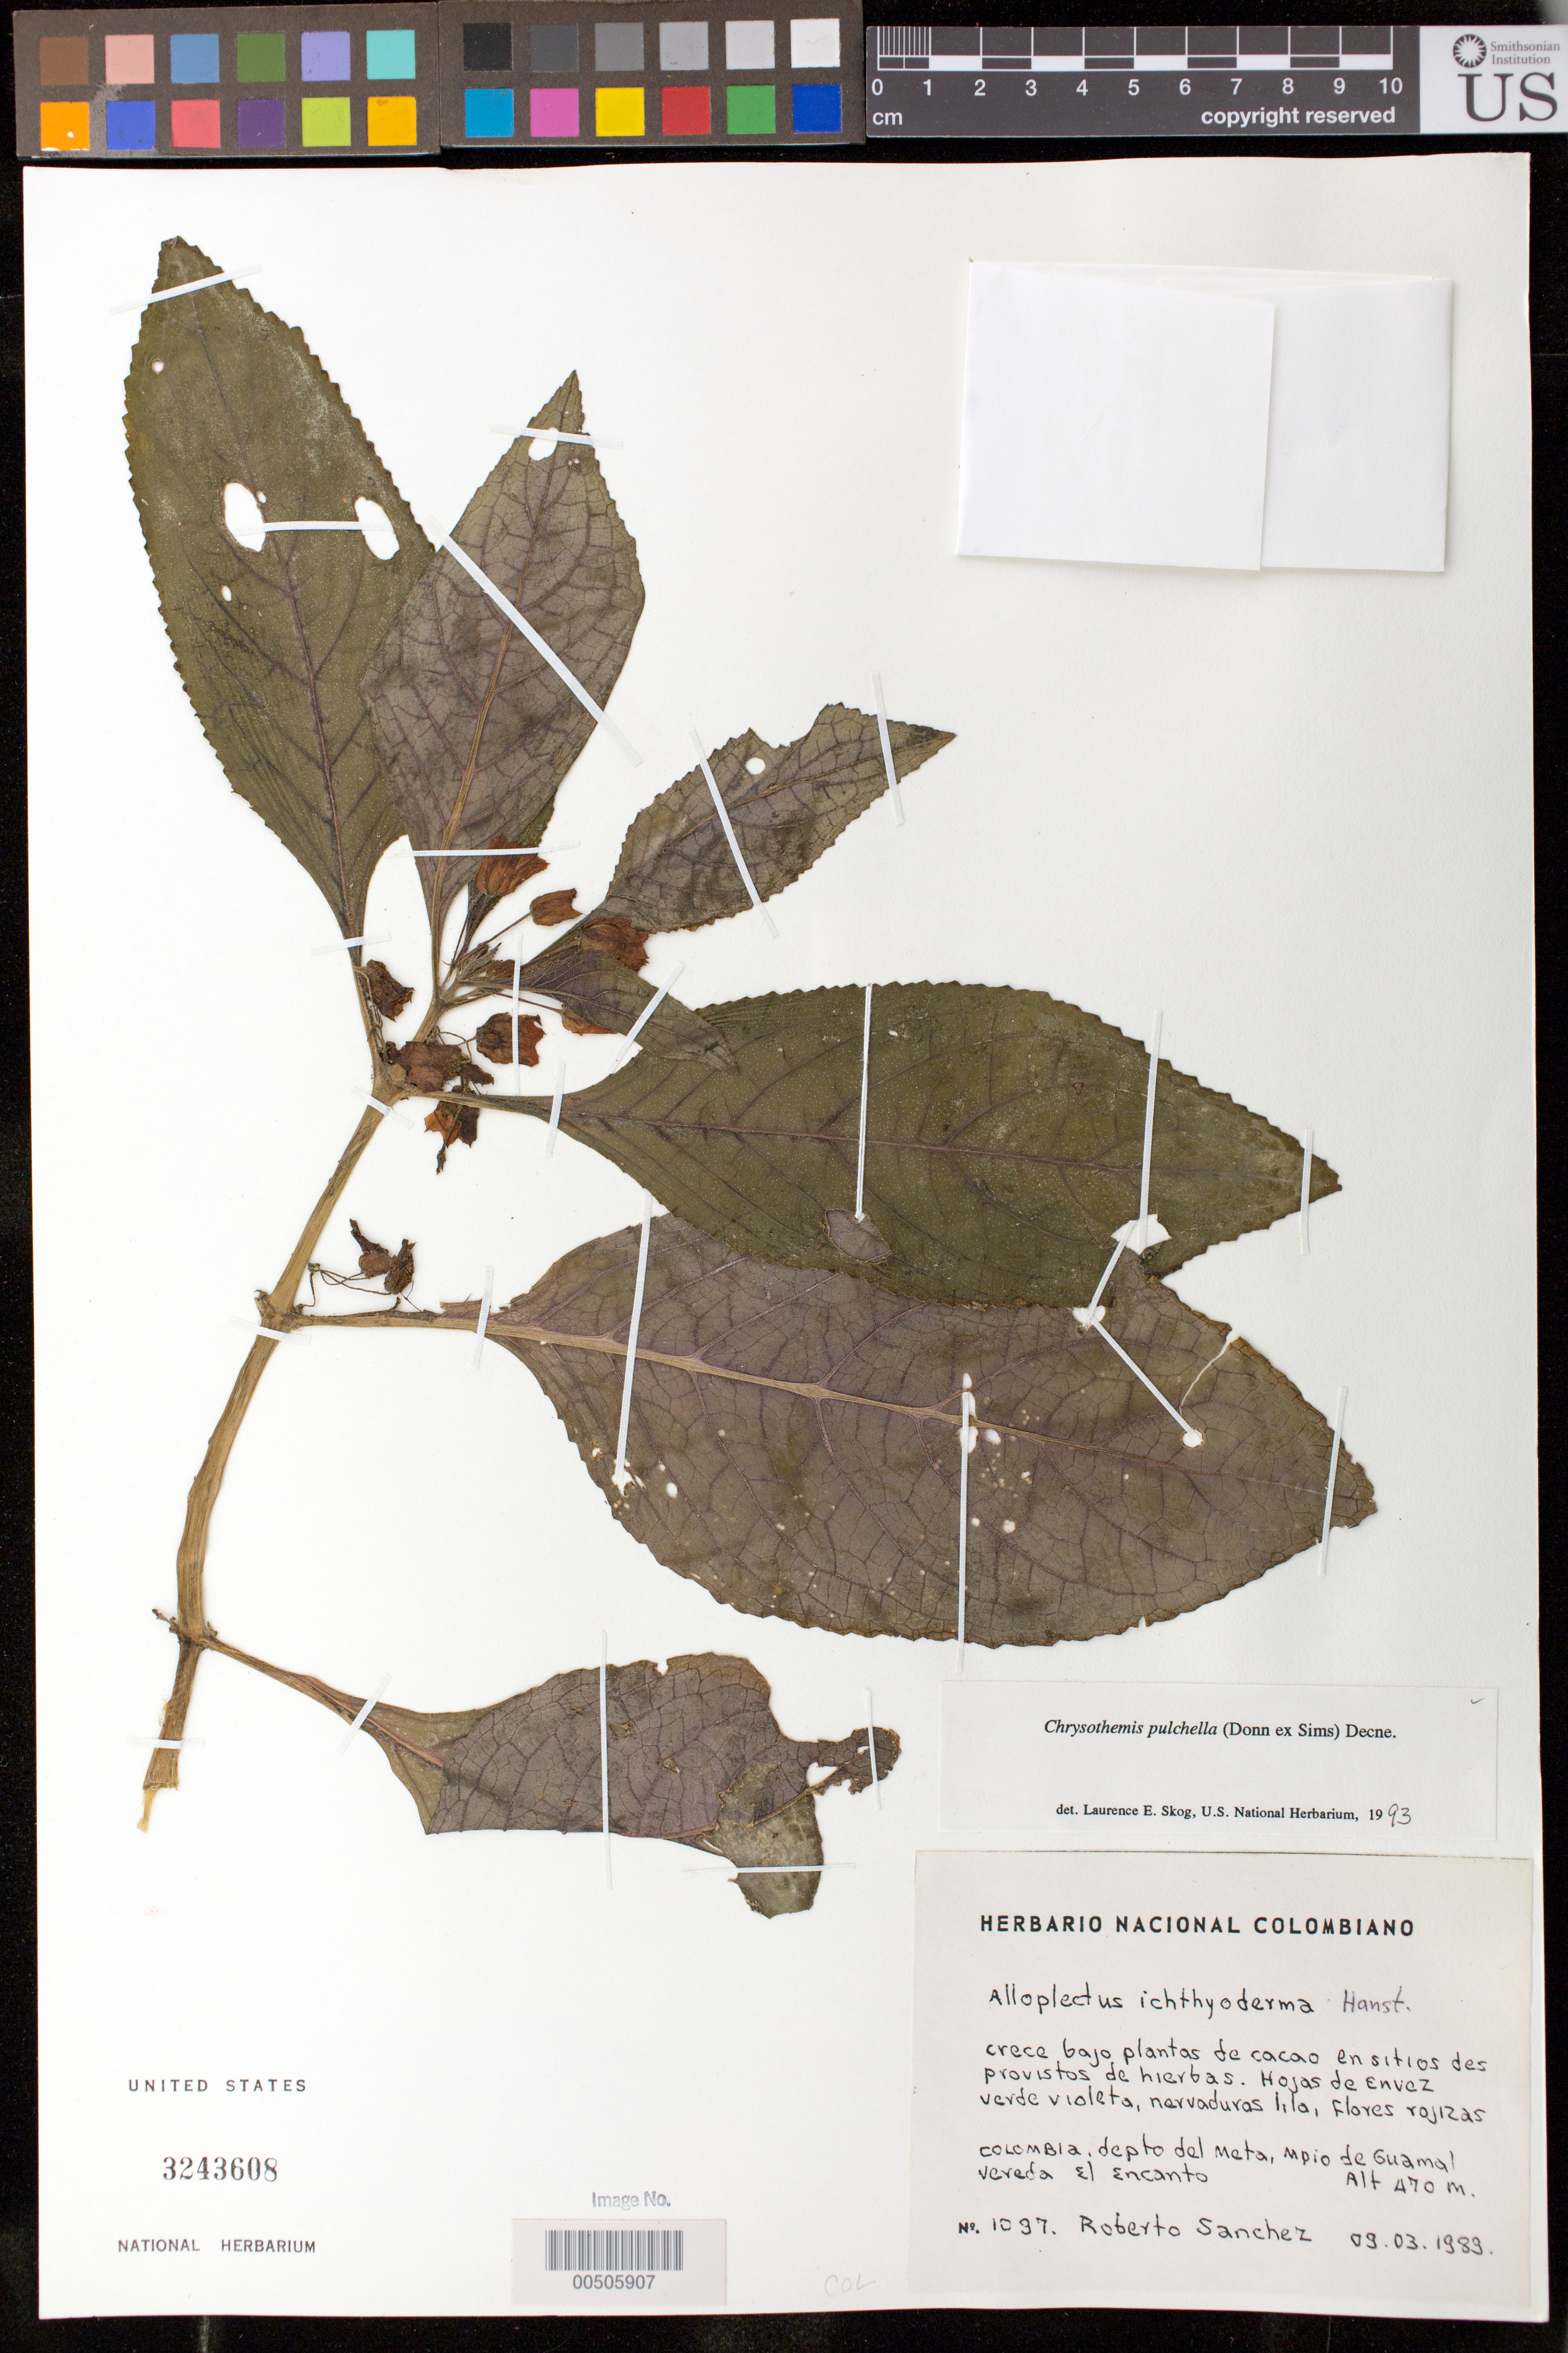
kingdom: Plantae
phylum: Tracheophyta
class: Magnoliopsida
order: Lamiales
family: Gesneriaceae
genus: Chrysothemis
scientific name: Chrysothemis pulchella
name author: (Donn ex Sims) Decne.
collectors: R. Sanchez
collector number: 1037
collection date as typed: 09 Mar 1989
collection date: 1989-03-09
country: Colombia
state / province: Meta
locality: Guamal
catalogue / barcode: US 3243608